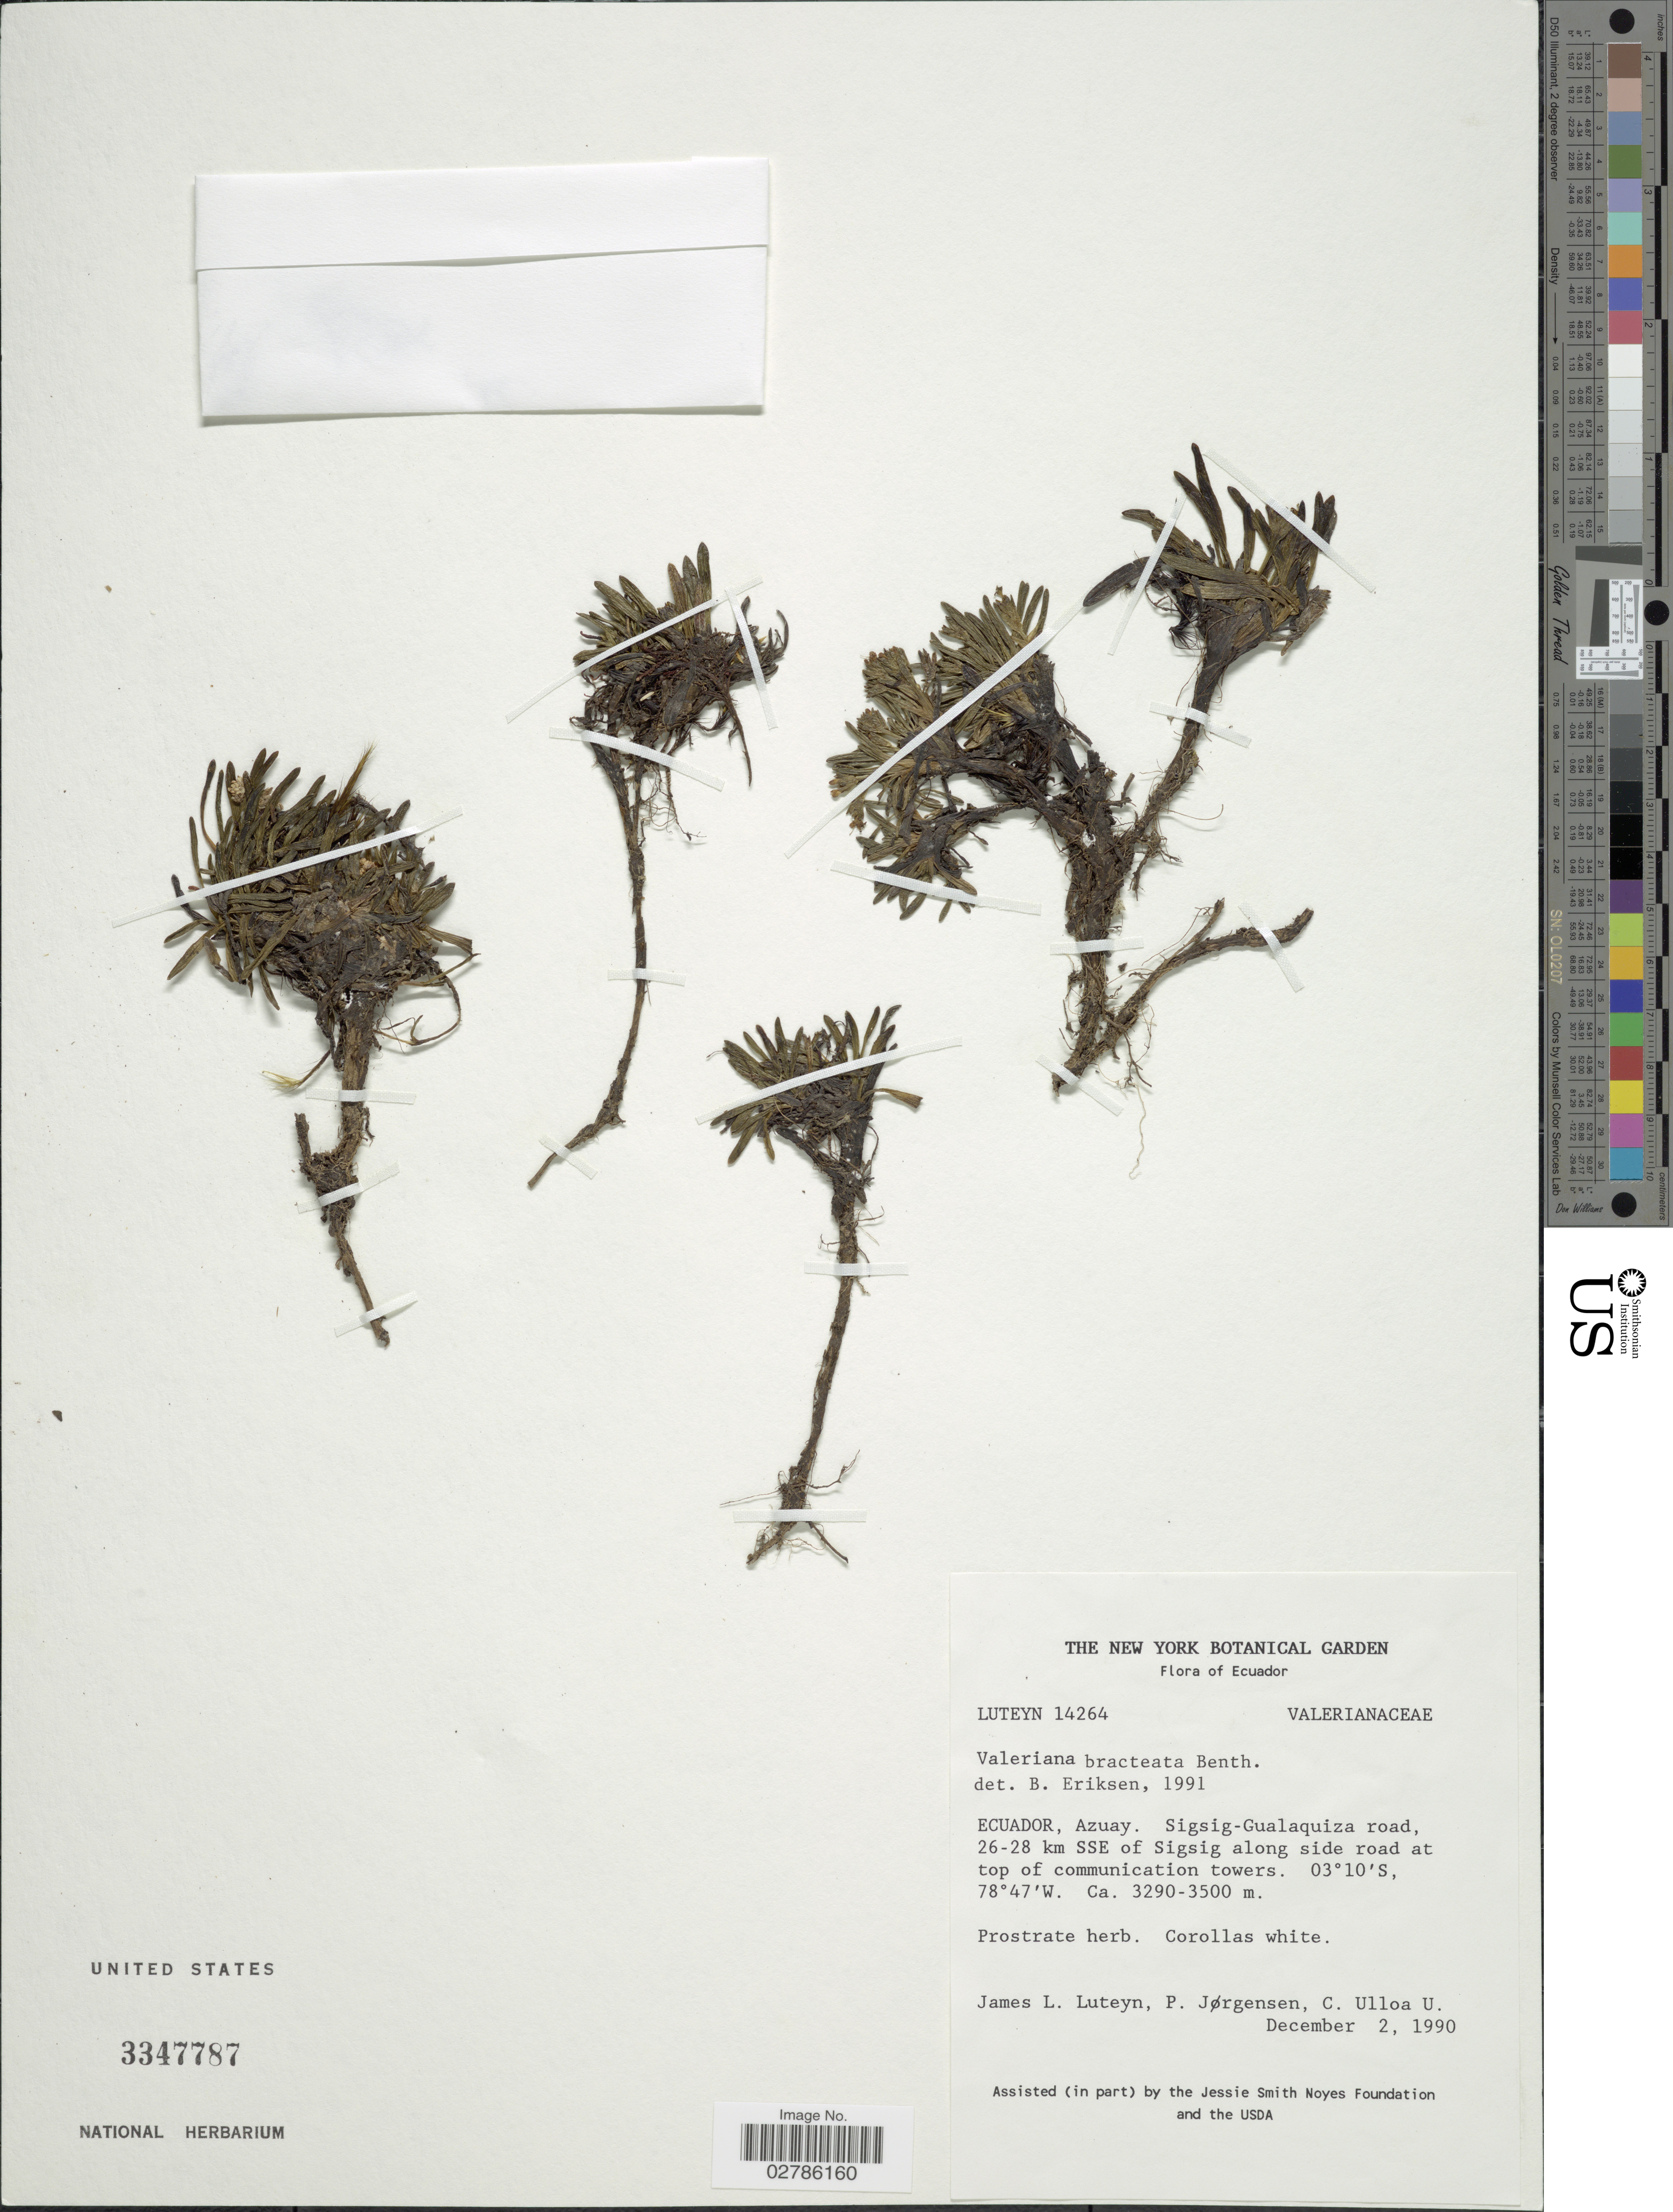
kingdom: Plantae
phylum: Tracheophyta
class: Magnoliopsida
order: Dipsacales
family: Caprifoliaceae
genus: Phyllactis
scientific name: Phyllactis bracteata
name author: (Benth.) Wedd.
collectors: J. L. Luteyn, P. Jørgensen & C. Ulloa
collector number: LUTEYN 14264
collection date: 1990-12-02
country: Ecuador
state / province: Azuay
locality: Sigsig-Gualaquiza road, 26-28 km SSE of Sigsig along side road at top of communication towers.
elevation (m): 3290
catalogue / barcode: US 3347787